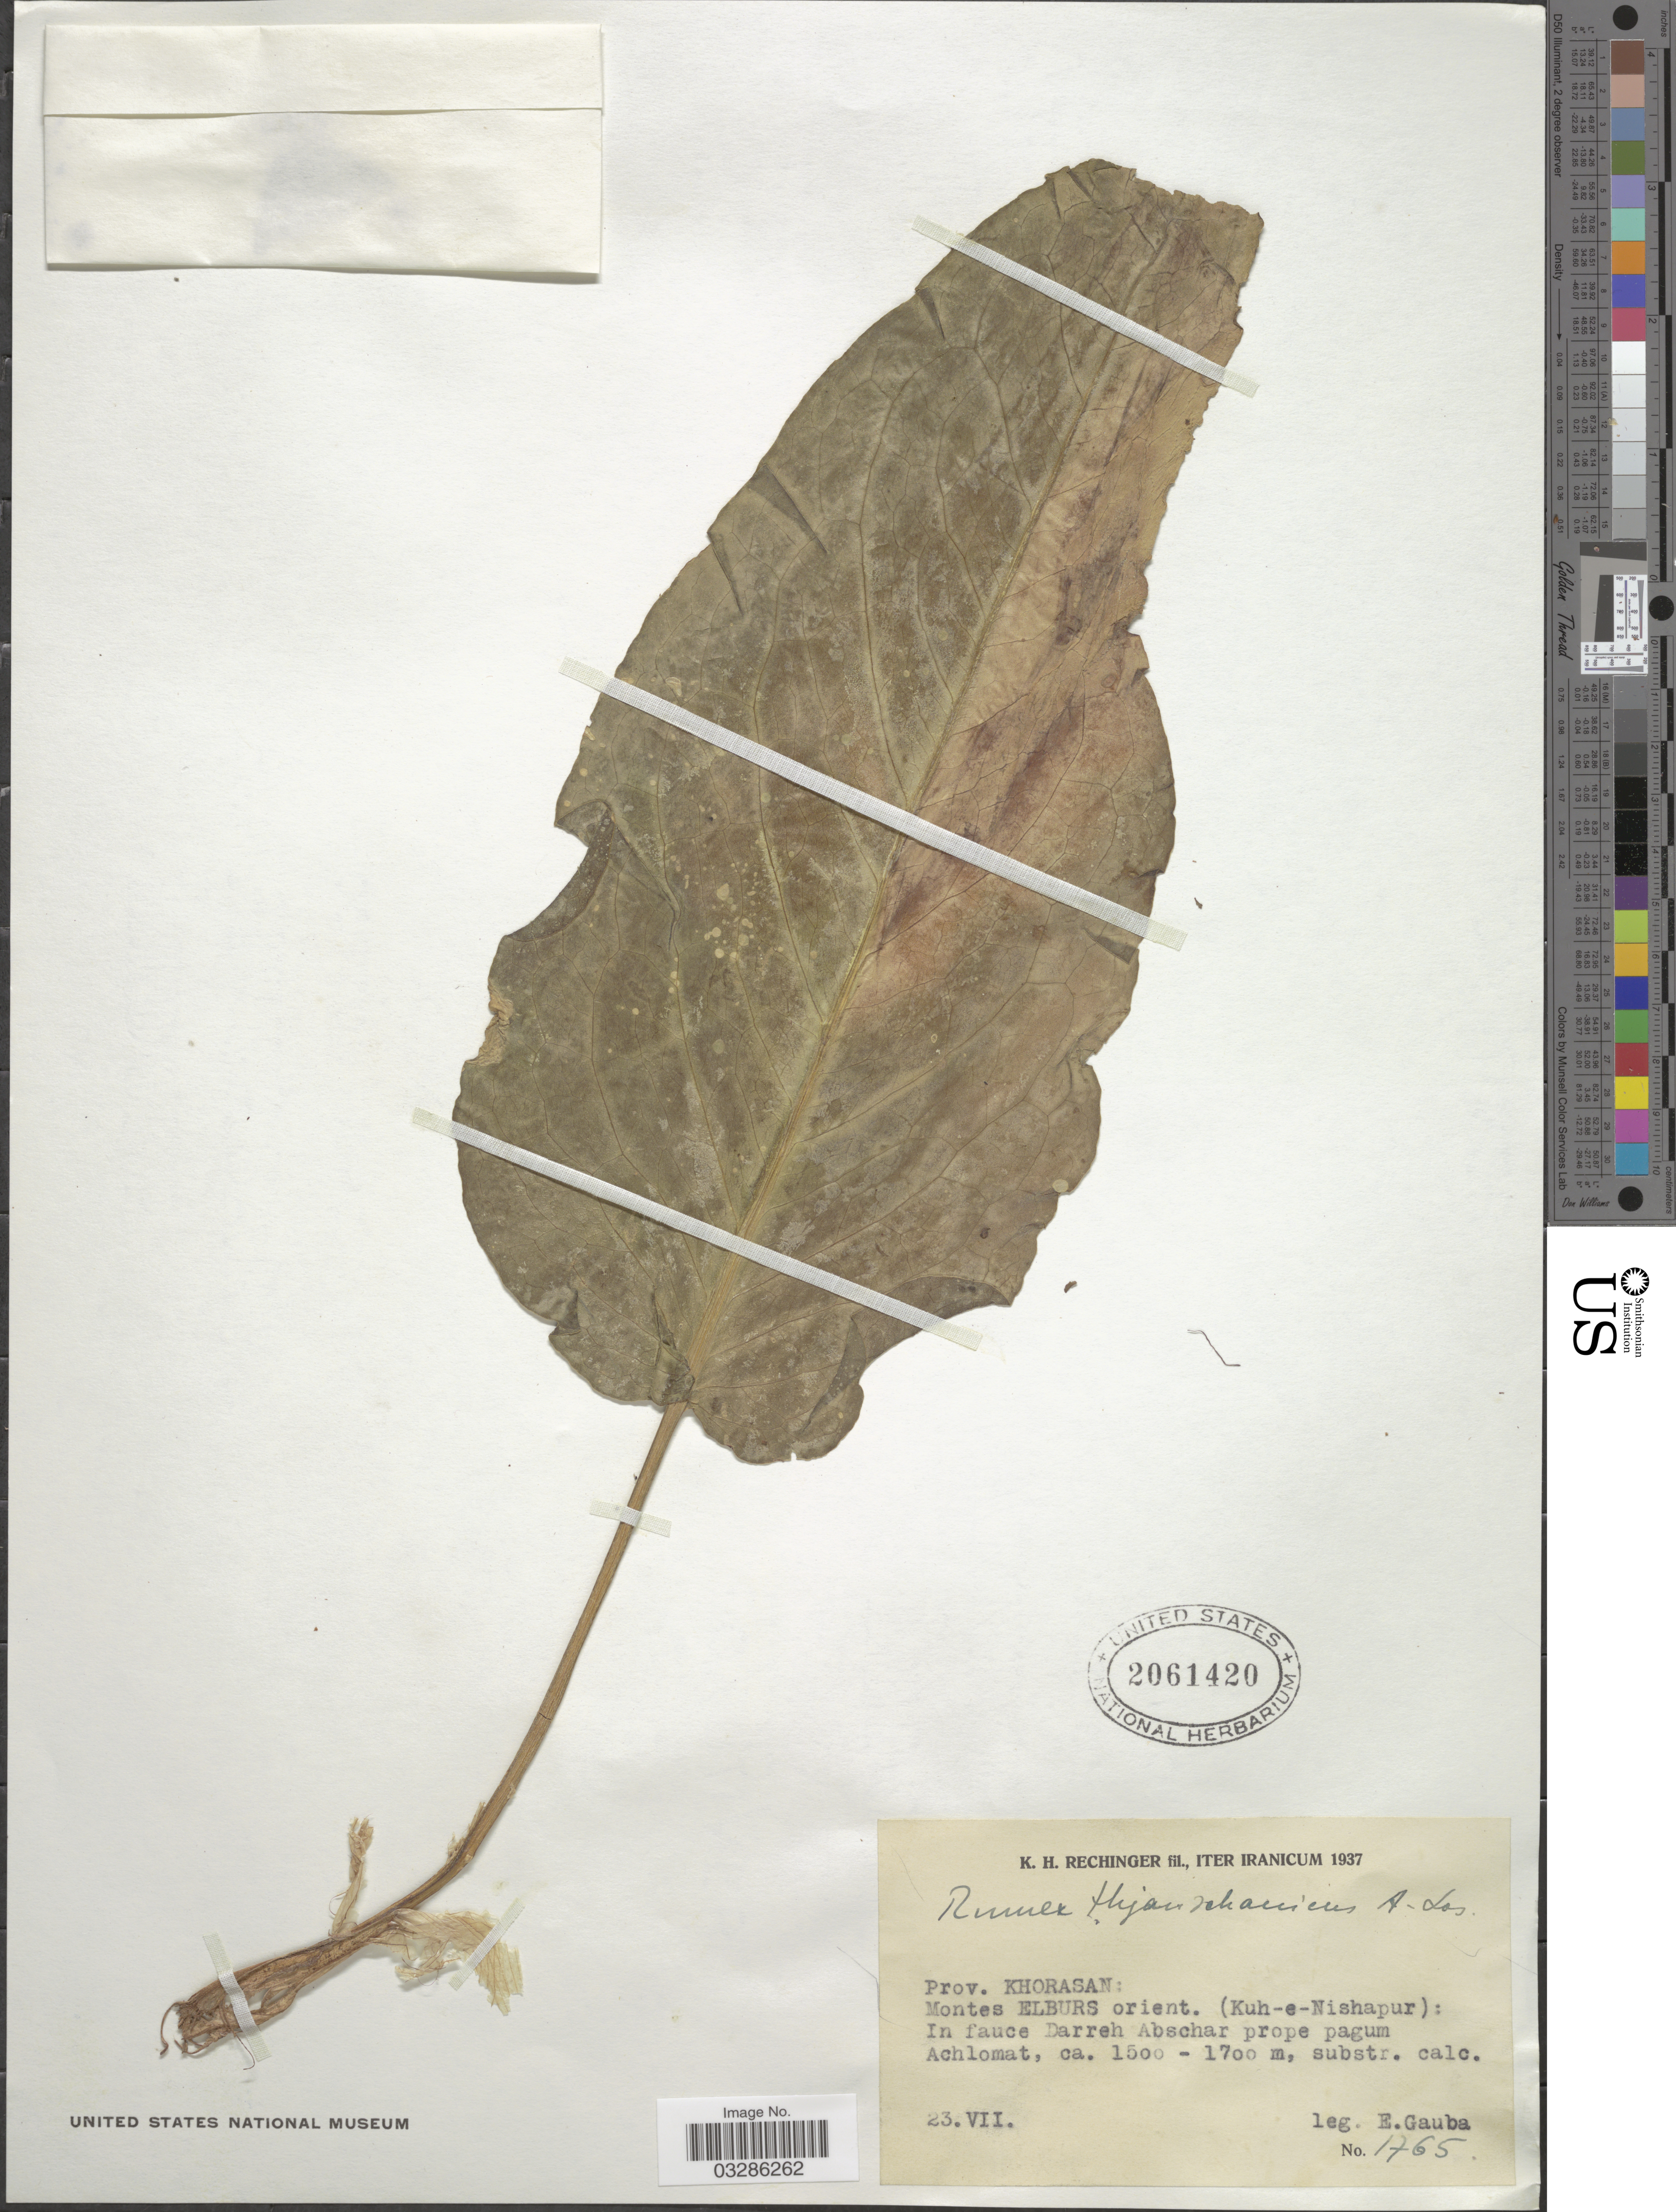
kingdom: Plantae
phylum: Tracheophyta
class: Magnoliopsida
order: Caryophyllales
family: Polygonaceae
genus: Rumex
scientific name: Rumex thianschanicus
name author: Losinsk.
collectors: E. Gauba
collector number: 1765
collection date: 1937-07-23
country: Iran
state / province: Khorasan [obsolete]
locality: Prov. Khorasan: Montes Elburs orient. (Kuh-e-Nishapur): In fauce Darreh Abschar prope pagum Achlomat.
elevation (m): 1500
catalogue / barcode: US 2061420